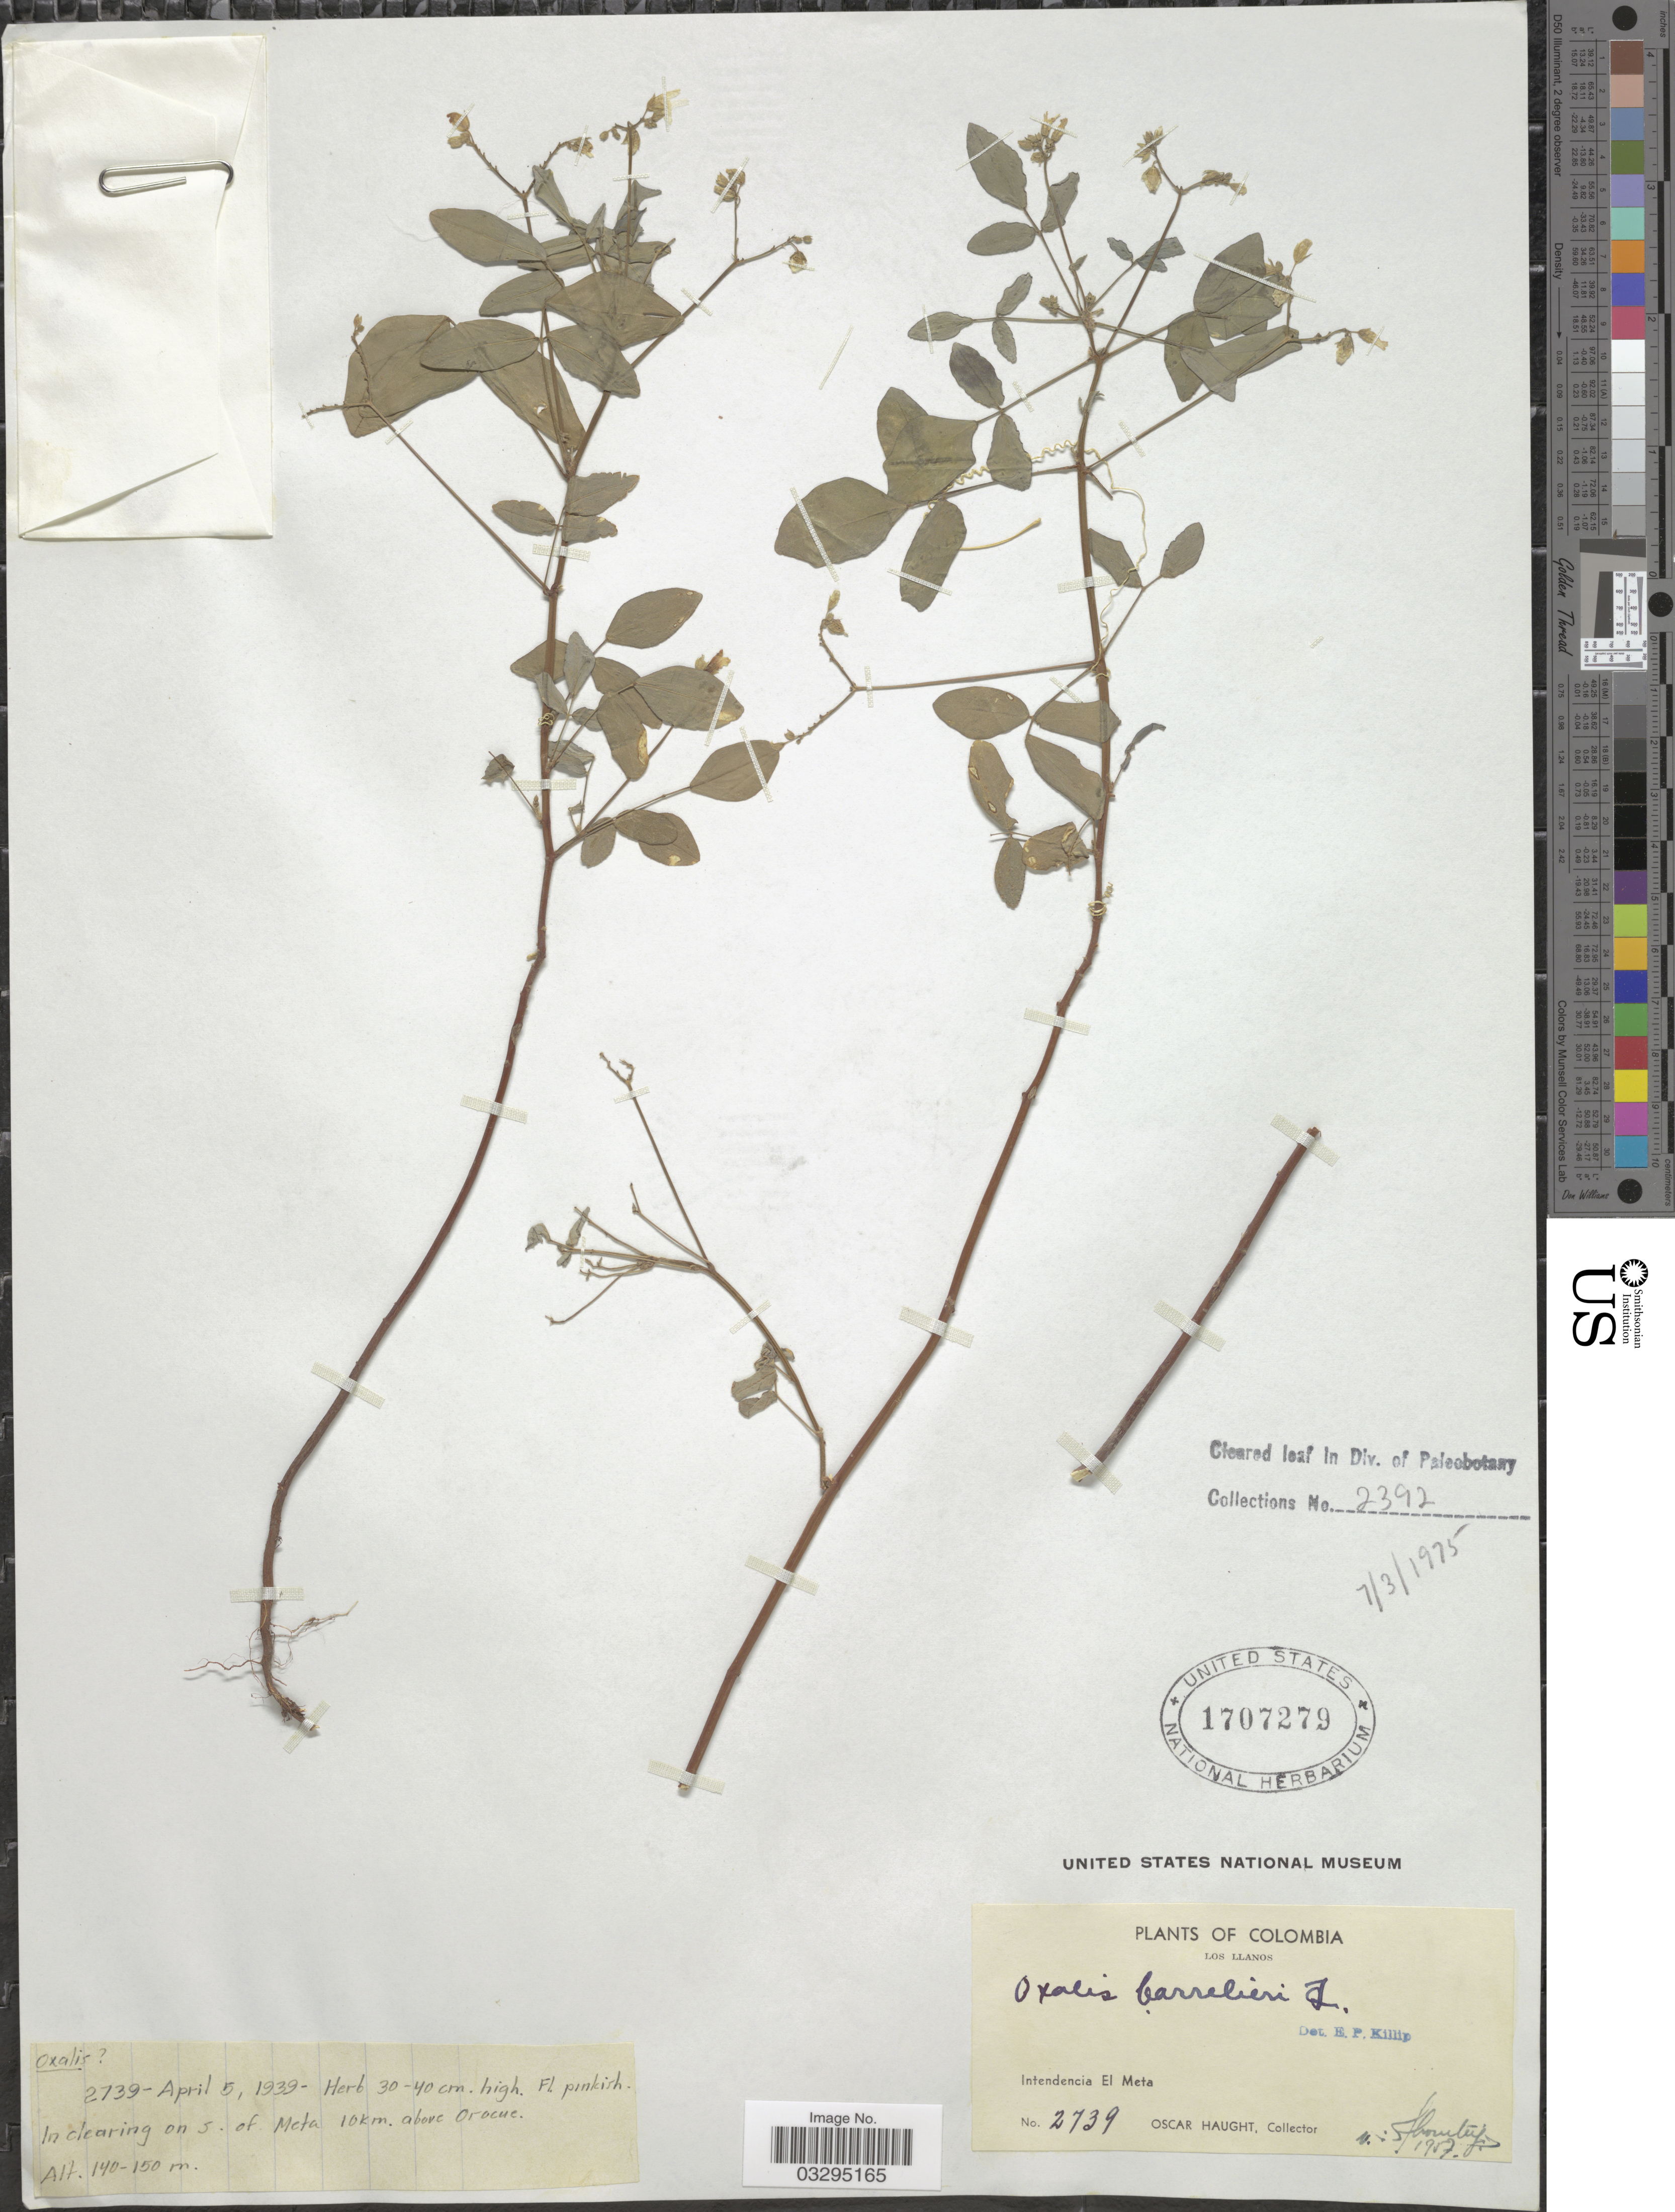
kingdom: Plantae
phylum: Tracheophyta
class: Magnoliopsida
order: Oxalidales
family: Oxalidaceae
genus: Oxalis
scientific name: Oxalis barrelieri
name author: L.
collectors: O. L. Haught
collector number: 2739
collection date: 1939-04-05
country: Colombia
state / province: Meta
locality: Los Llanos. Intendencia El Meta. In clearing on S. of Meta 10 km. above Orocue.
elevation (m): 140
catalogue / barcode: US 1707279